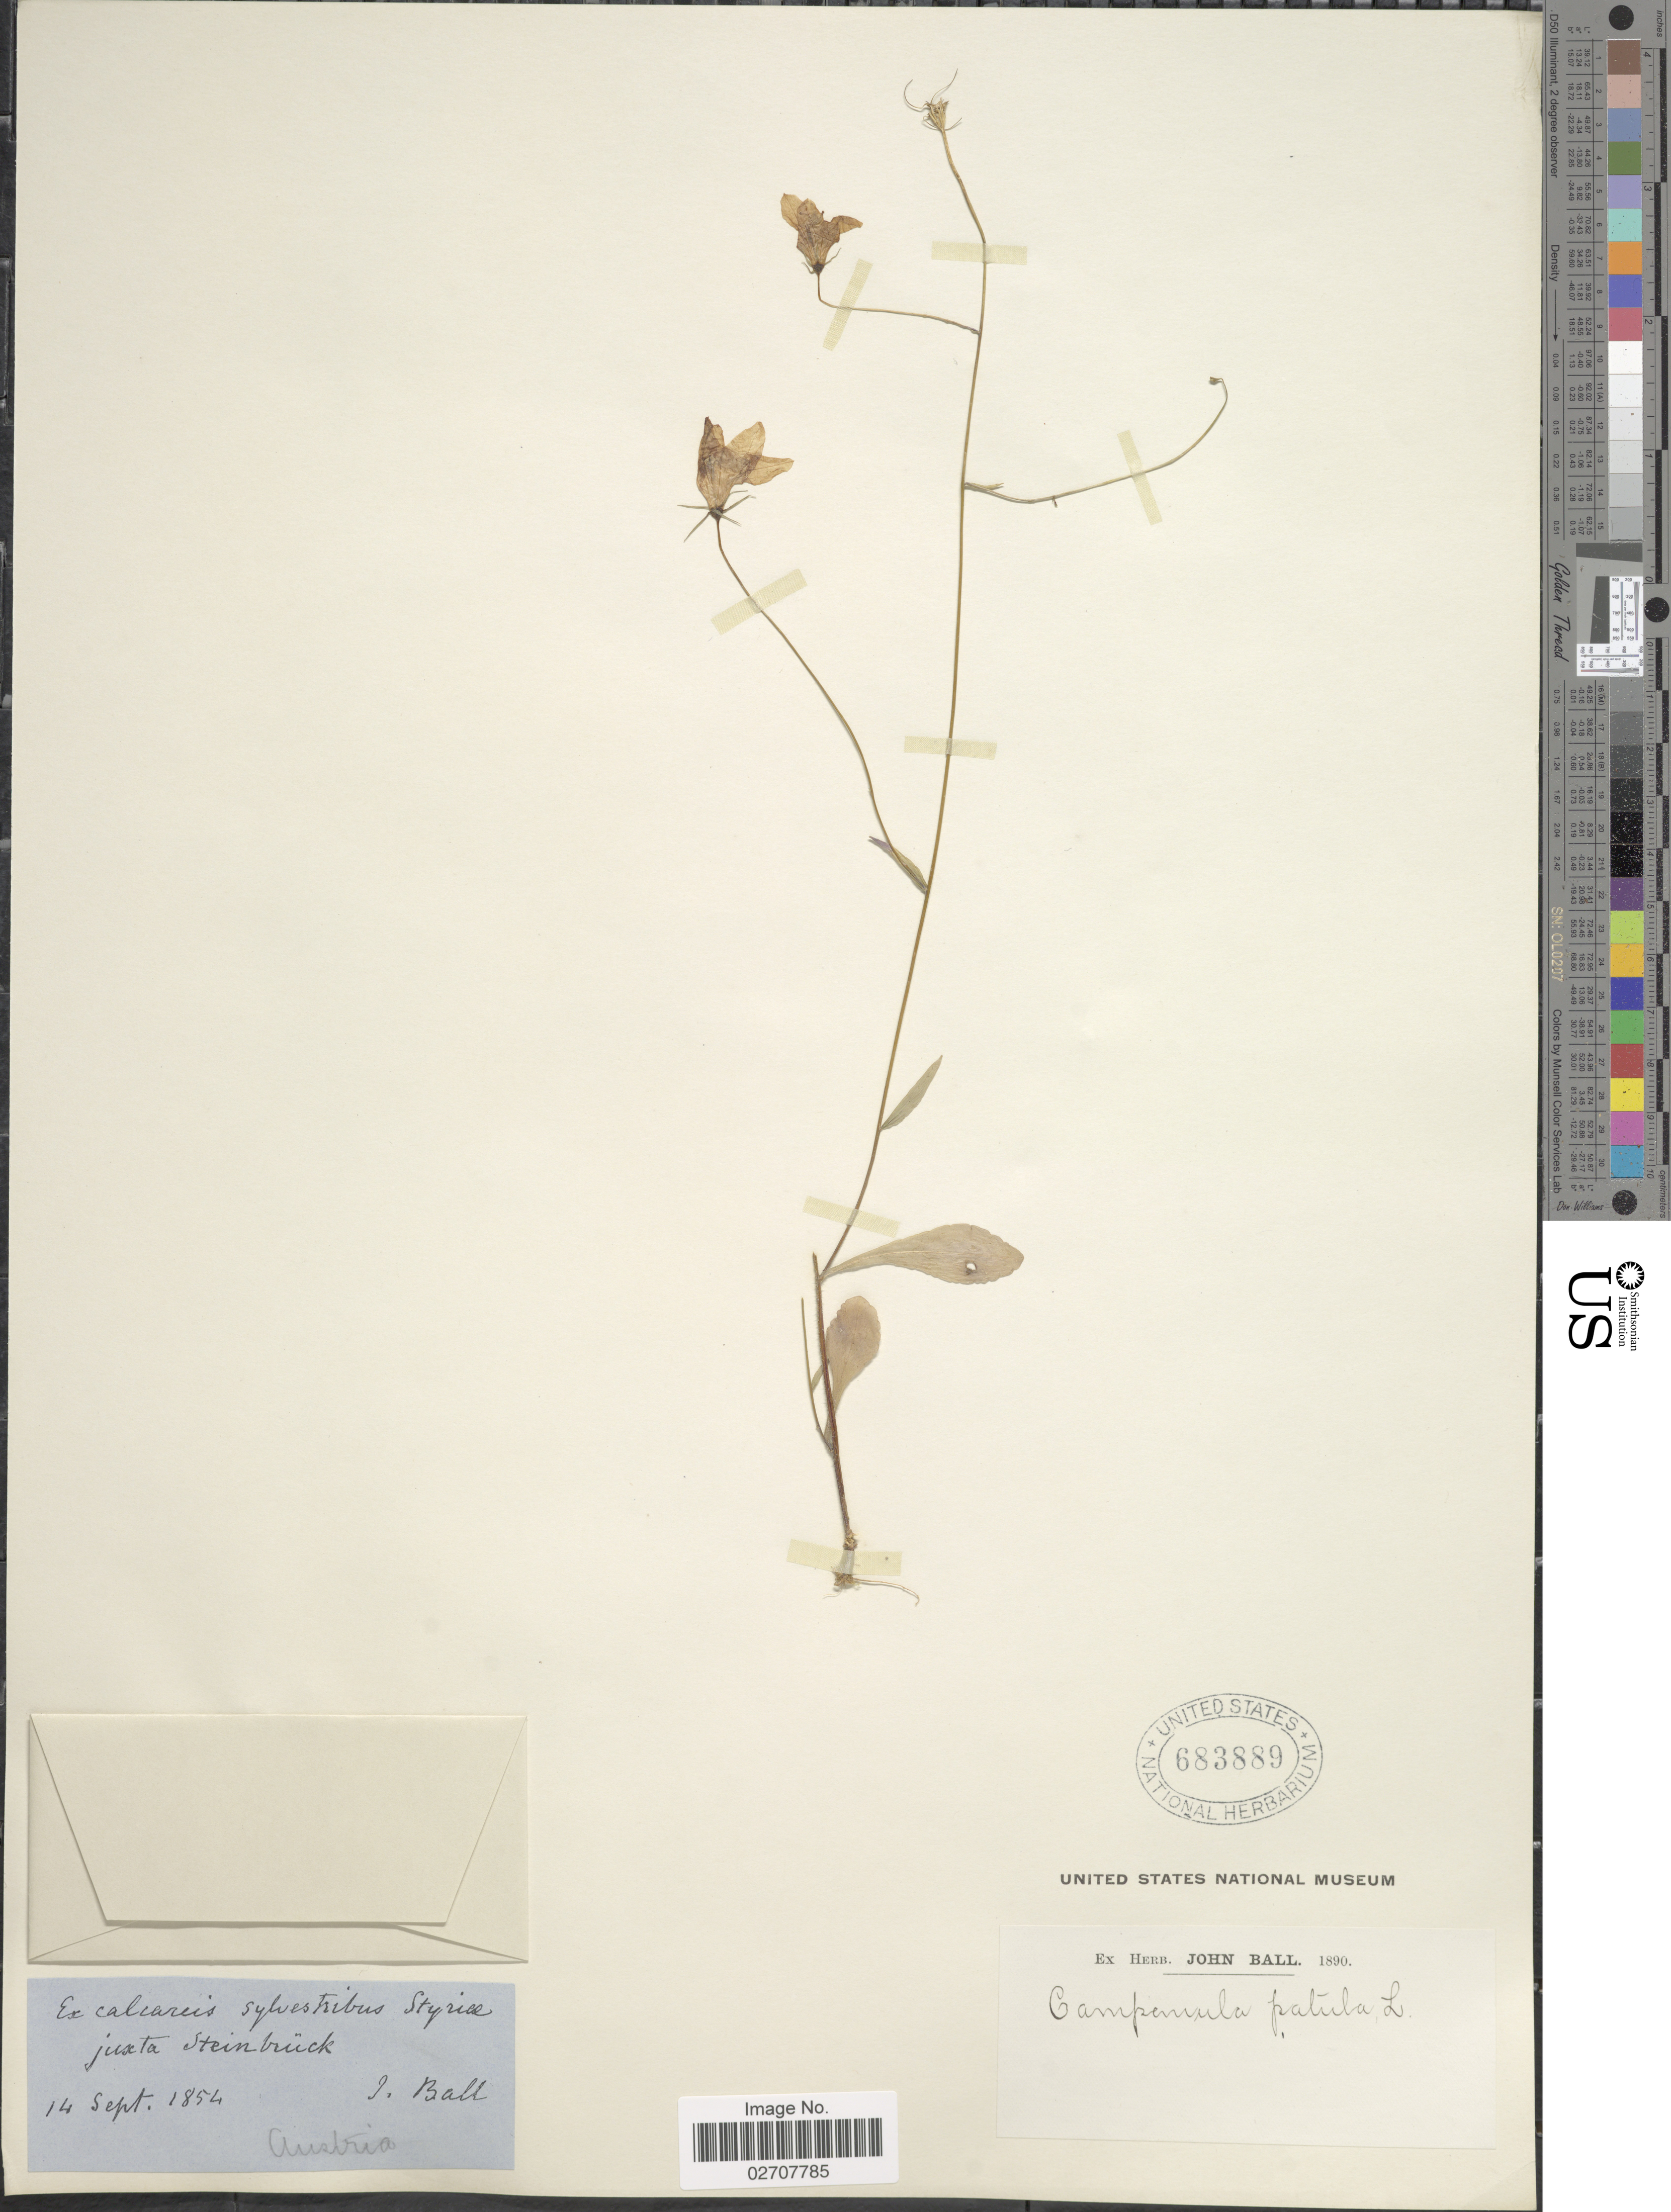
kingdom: Plantae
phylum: Tracheophyta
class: Magnoliopsida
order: Asterales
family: Campanulaceae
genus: Campanula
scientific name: Campanula patula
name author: L.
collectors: J. Ball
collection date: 1854-09-14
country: Austria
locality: Ex calcareis sylvestribus Styria juxta Steinbruck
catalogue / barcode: US 683889